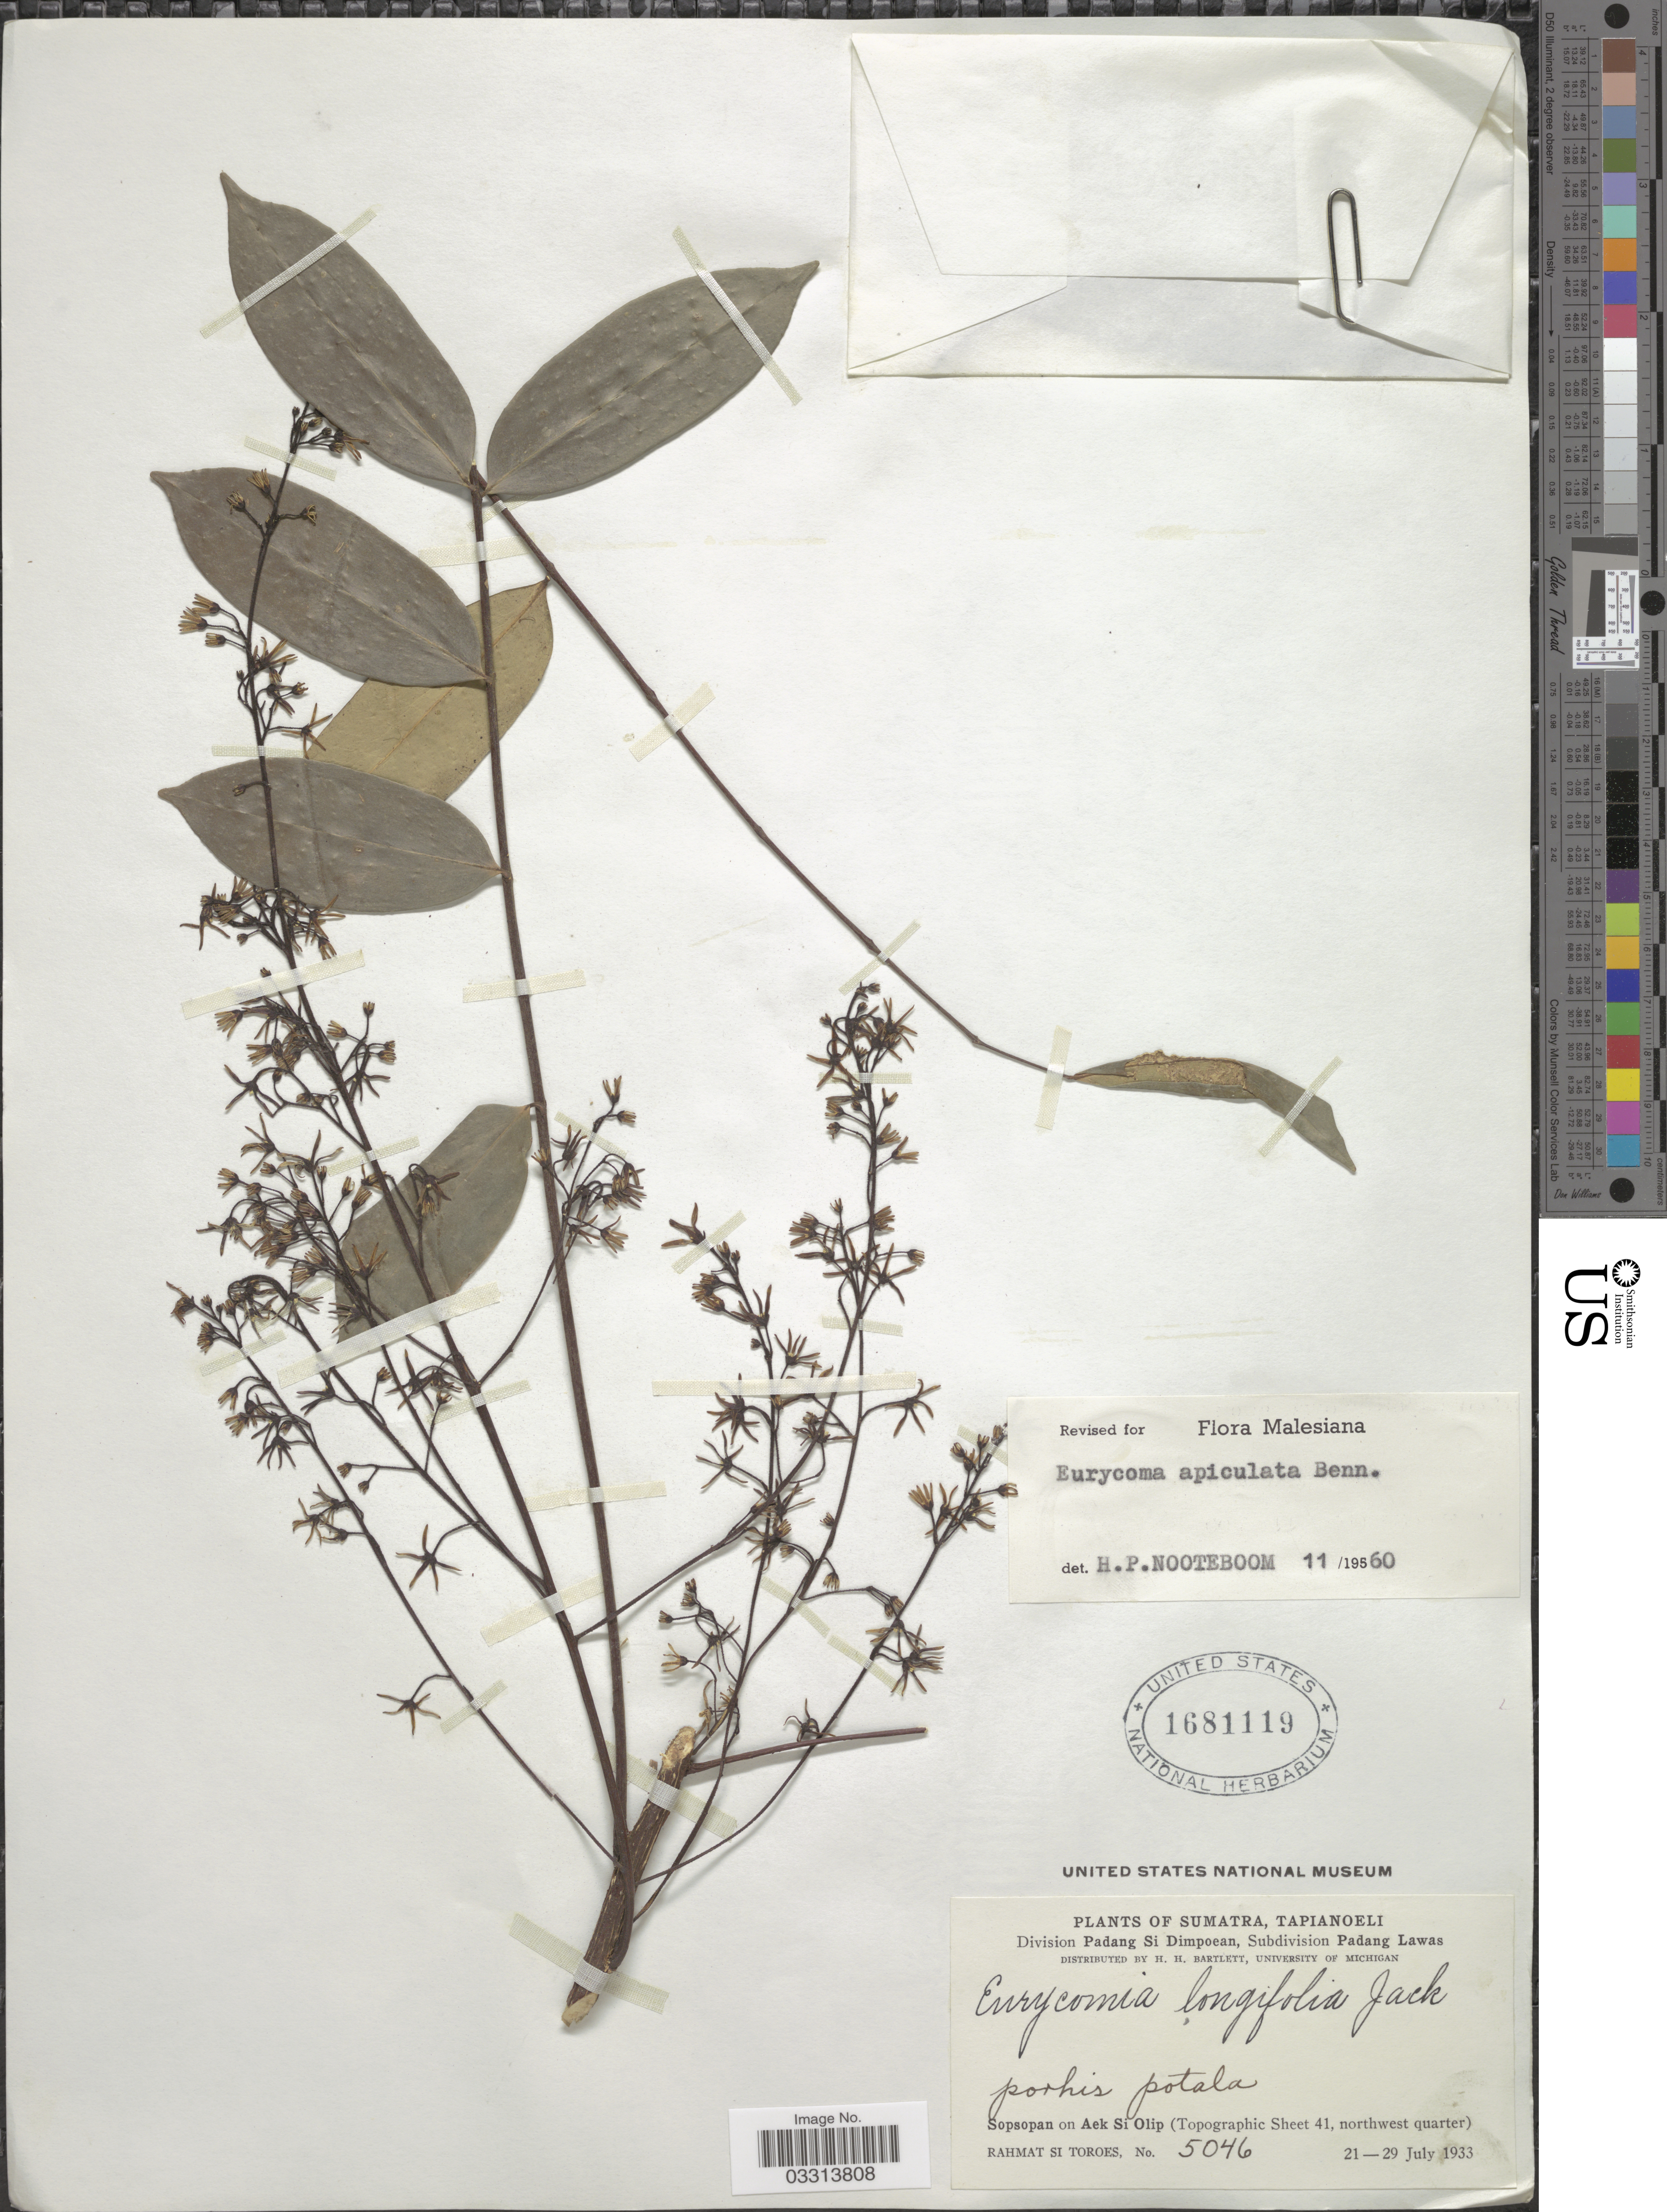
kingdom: Plantae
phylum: Tracheophyta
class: Magnoliopsida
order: Sapindales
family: Simaroubaceae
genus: Eurycoma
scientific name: Eurycoma apiculata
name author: A.W. Benn.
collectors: Rahmat Si Boeea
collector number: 5046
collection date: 1933-07-21/1933-07-29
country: Indonesia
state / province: Sumatra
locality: Tapianoeli, Division Padang Si Dimpoean, Subdivision Padang Lawas, Sopsopan on Aek Si Olip (Topographic Sheet 41, northwest quarter).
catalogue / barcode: US 1681119